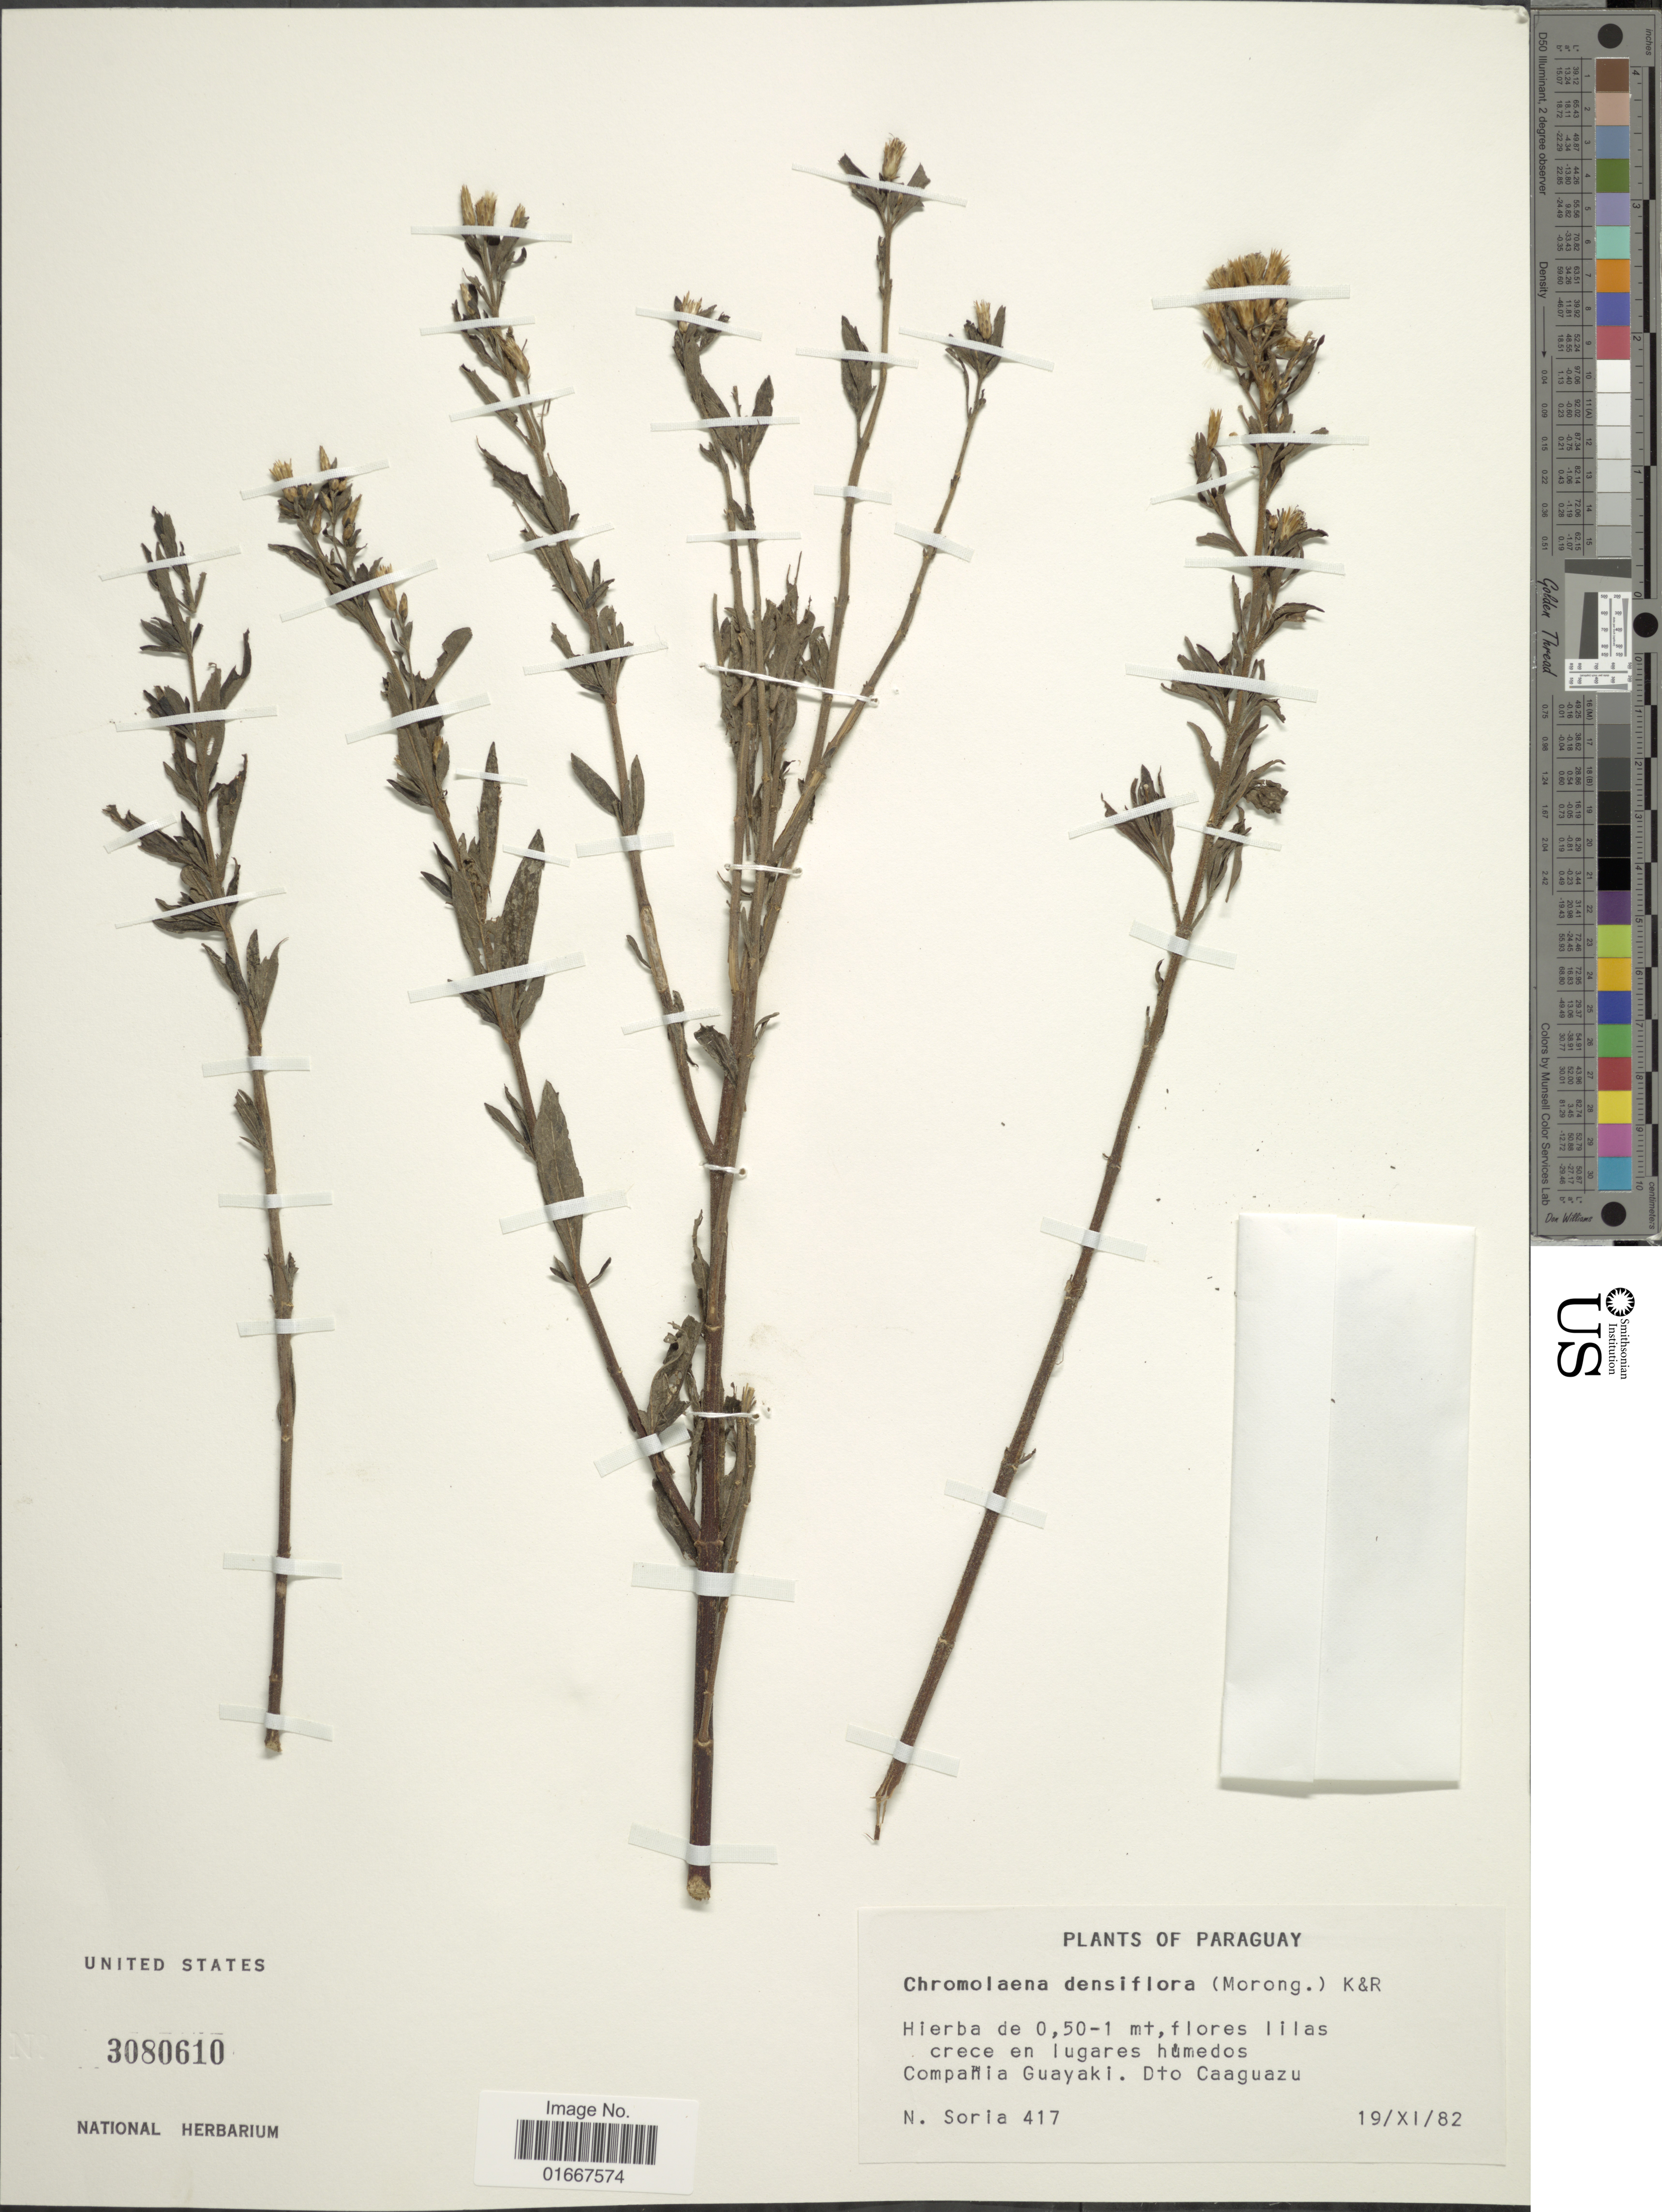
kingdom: Plantae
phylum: Tracheophyta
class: Magnoliopsida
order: Asterales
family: Asteraceae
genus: Chromolaena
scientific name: Chromolaena densiflorum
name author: (Morong) R.M. King & H. Rob.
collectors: N. Soria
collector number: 417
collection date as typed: Transcribed d/m/y: 19/11/82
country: Paraguay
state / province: Caaguazu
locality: Compañia Guayaki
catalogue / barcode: US 3080610